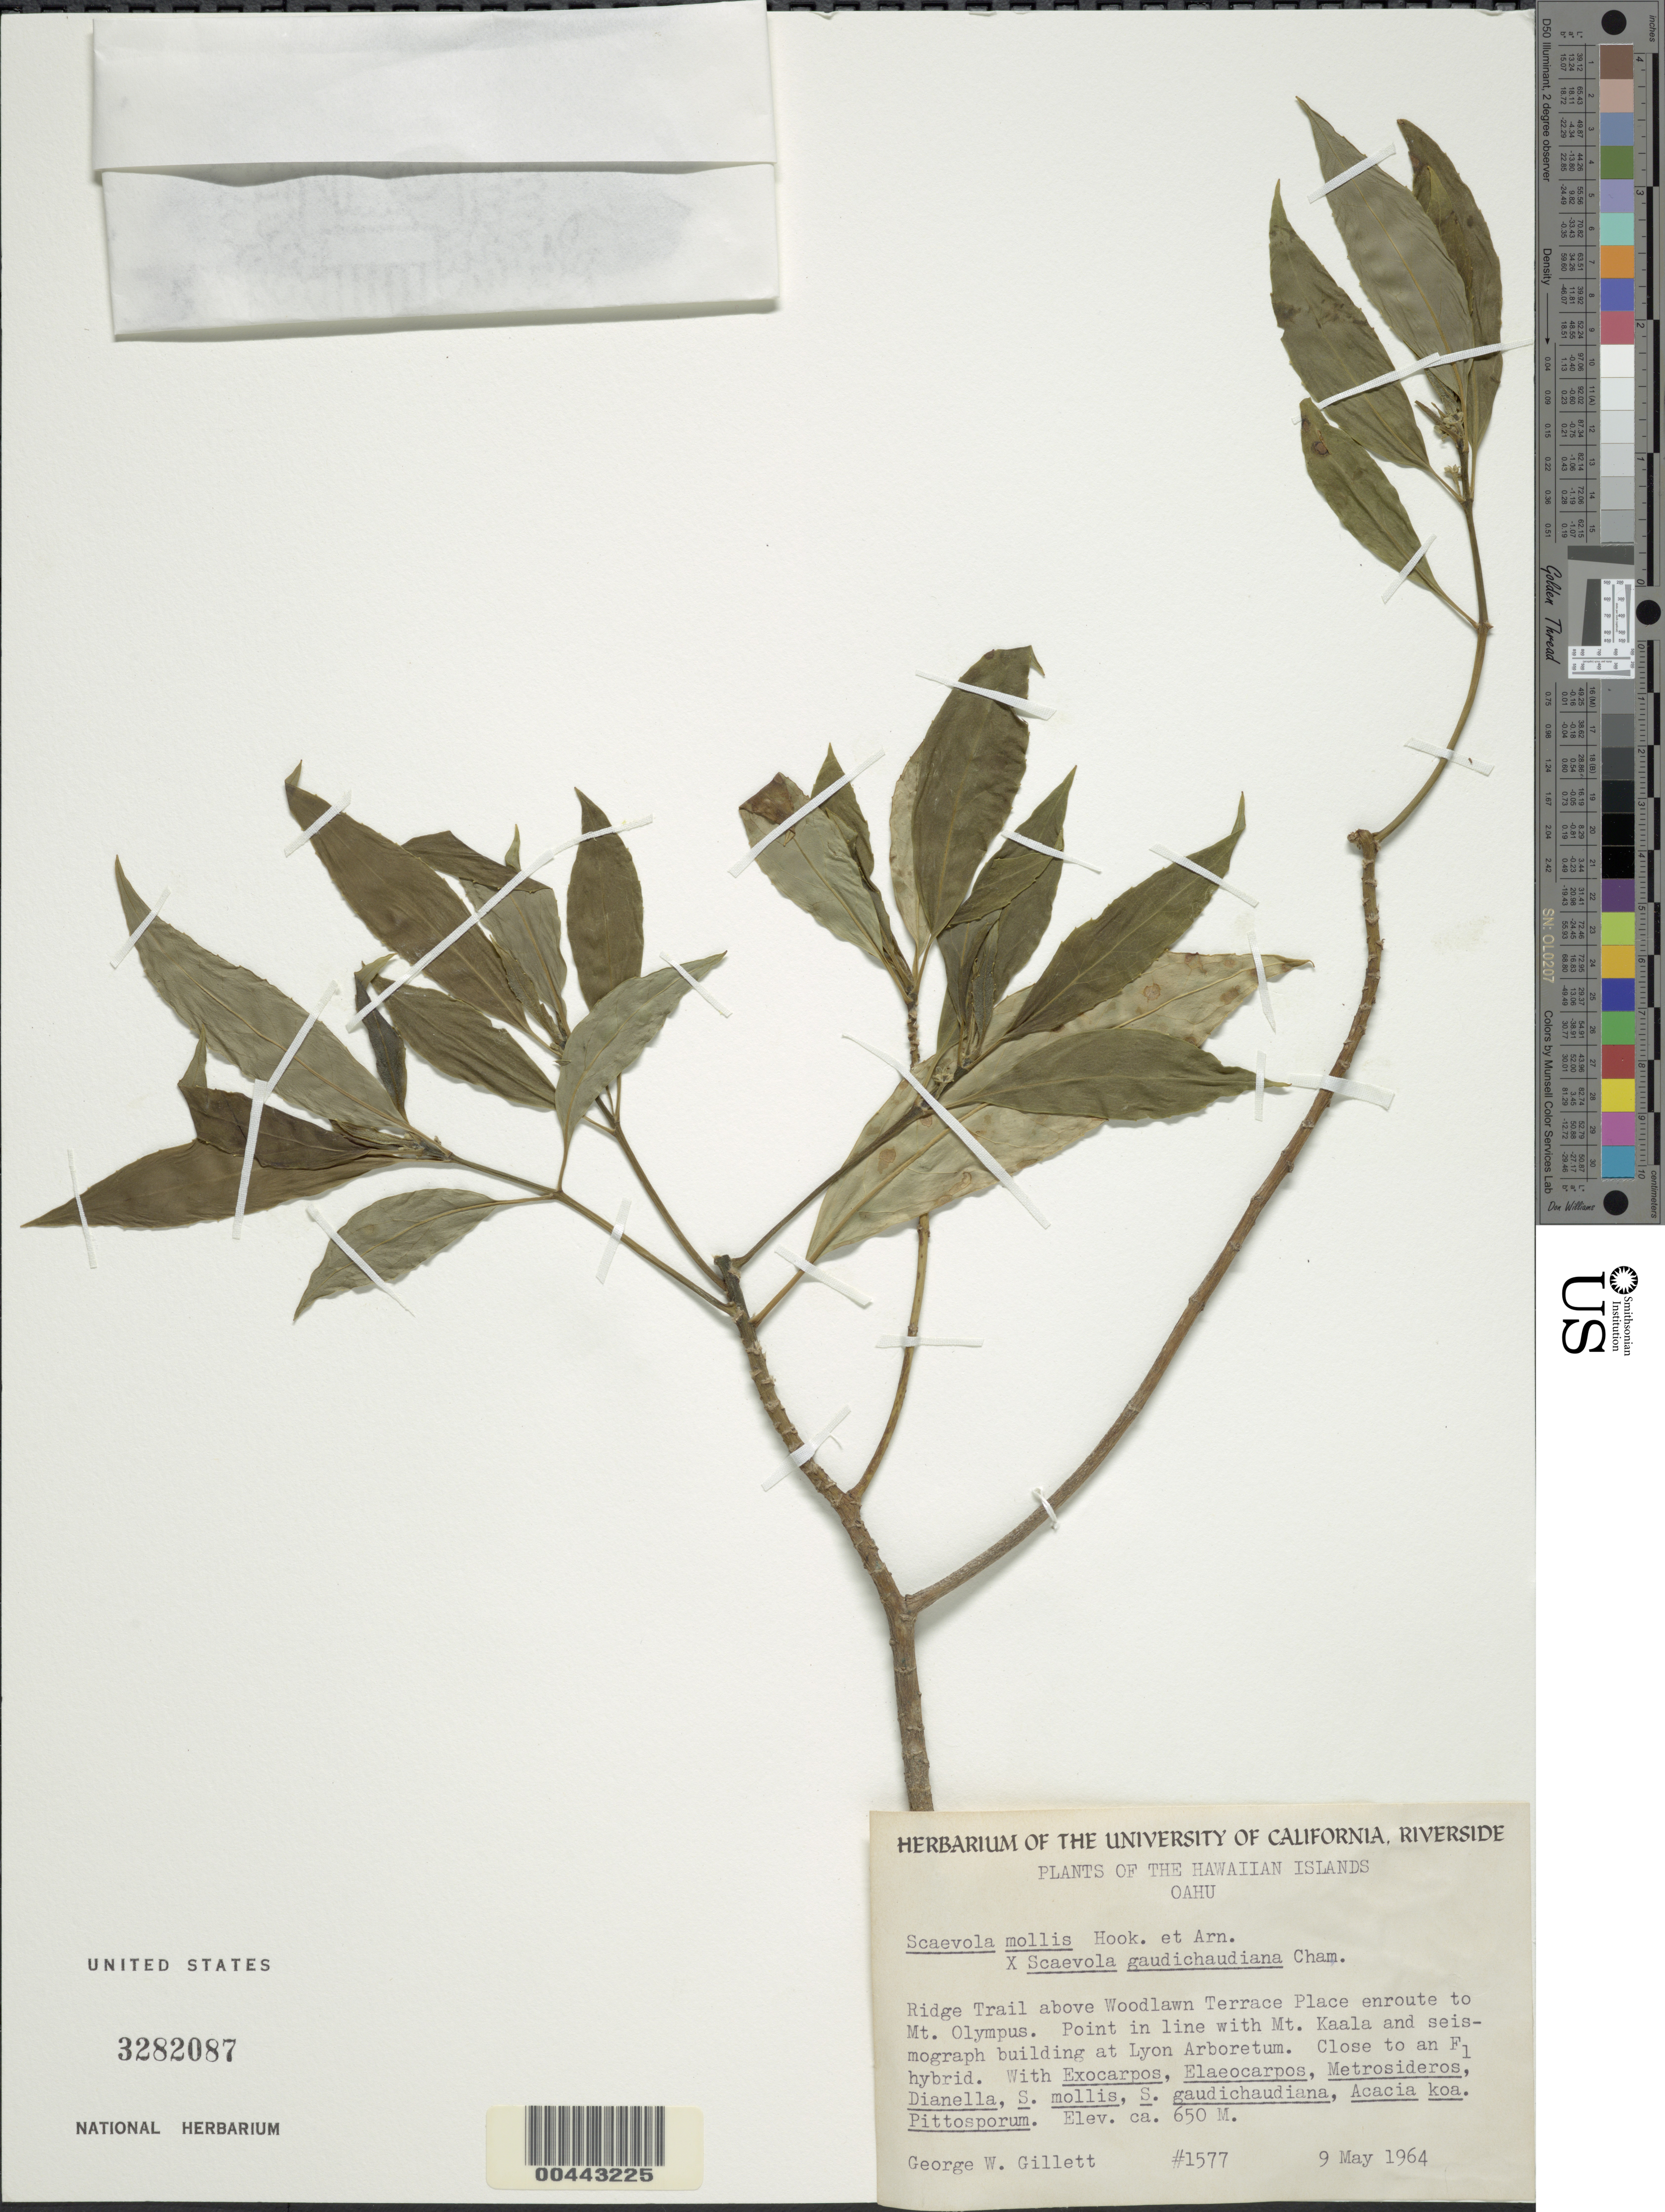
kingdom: Plantae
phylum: Tracheophyta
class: Magnoliopsida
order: Asterales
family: Goodeniaceae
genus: Scaevola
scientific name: Scaevola gaudichaudiana x S. mollis Hook. & Arn.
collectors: G. Gillett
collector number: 1577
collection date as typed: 9 May 1964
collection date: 1964-05-09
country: United States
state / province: Hawaii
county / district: Honolulu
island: Oahu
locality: Ridge Trail above Woodlawn Terrace Place enroute to Mt. Olympus, point in line with Mt. Kaala and seismograph building at Lyo...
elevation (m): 650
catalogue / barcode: US 3282087